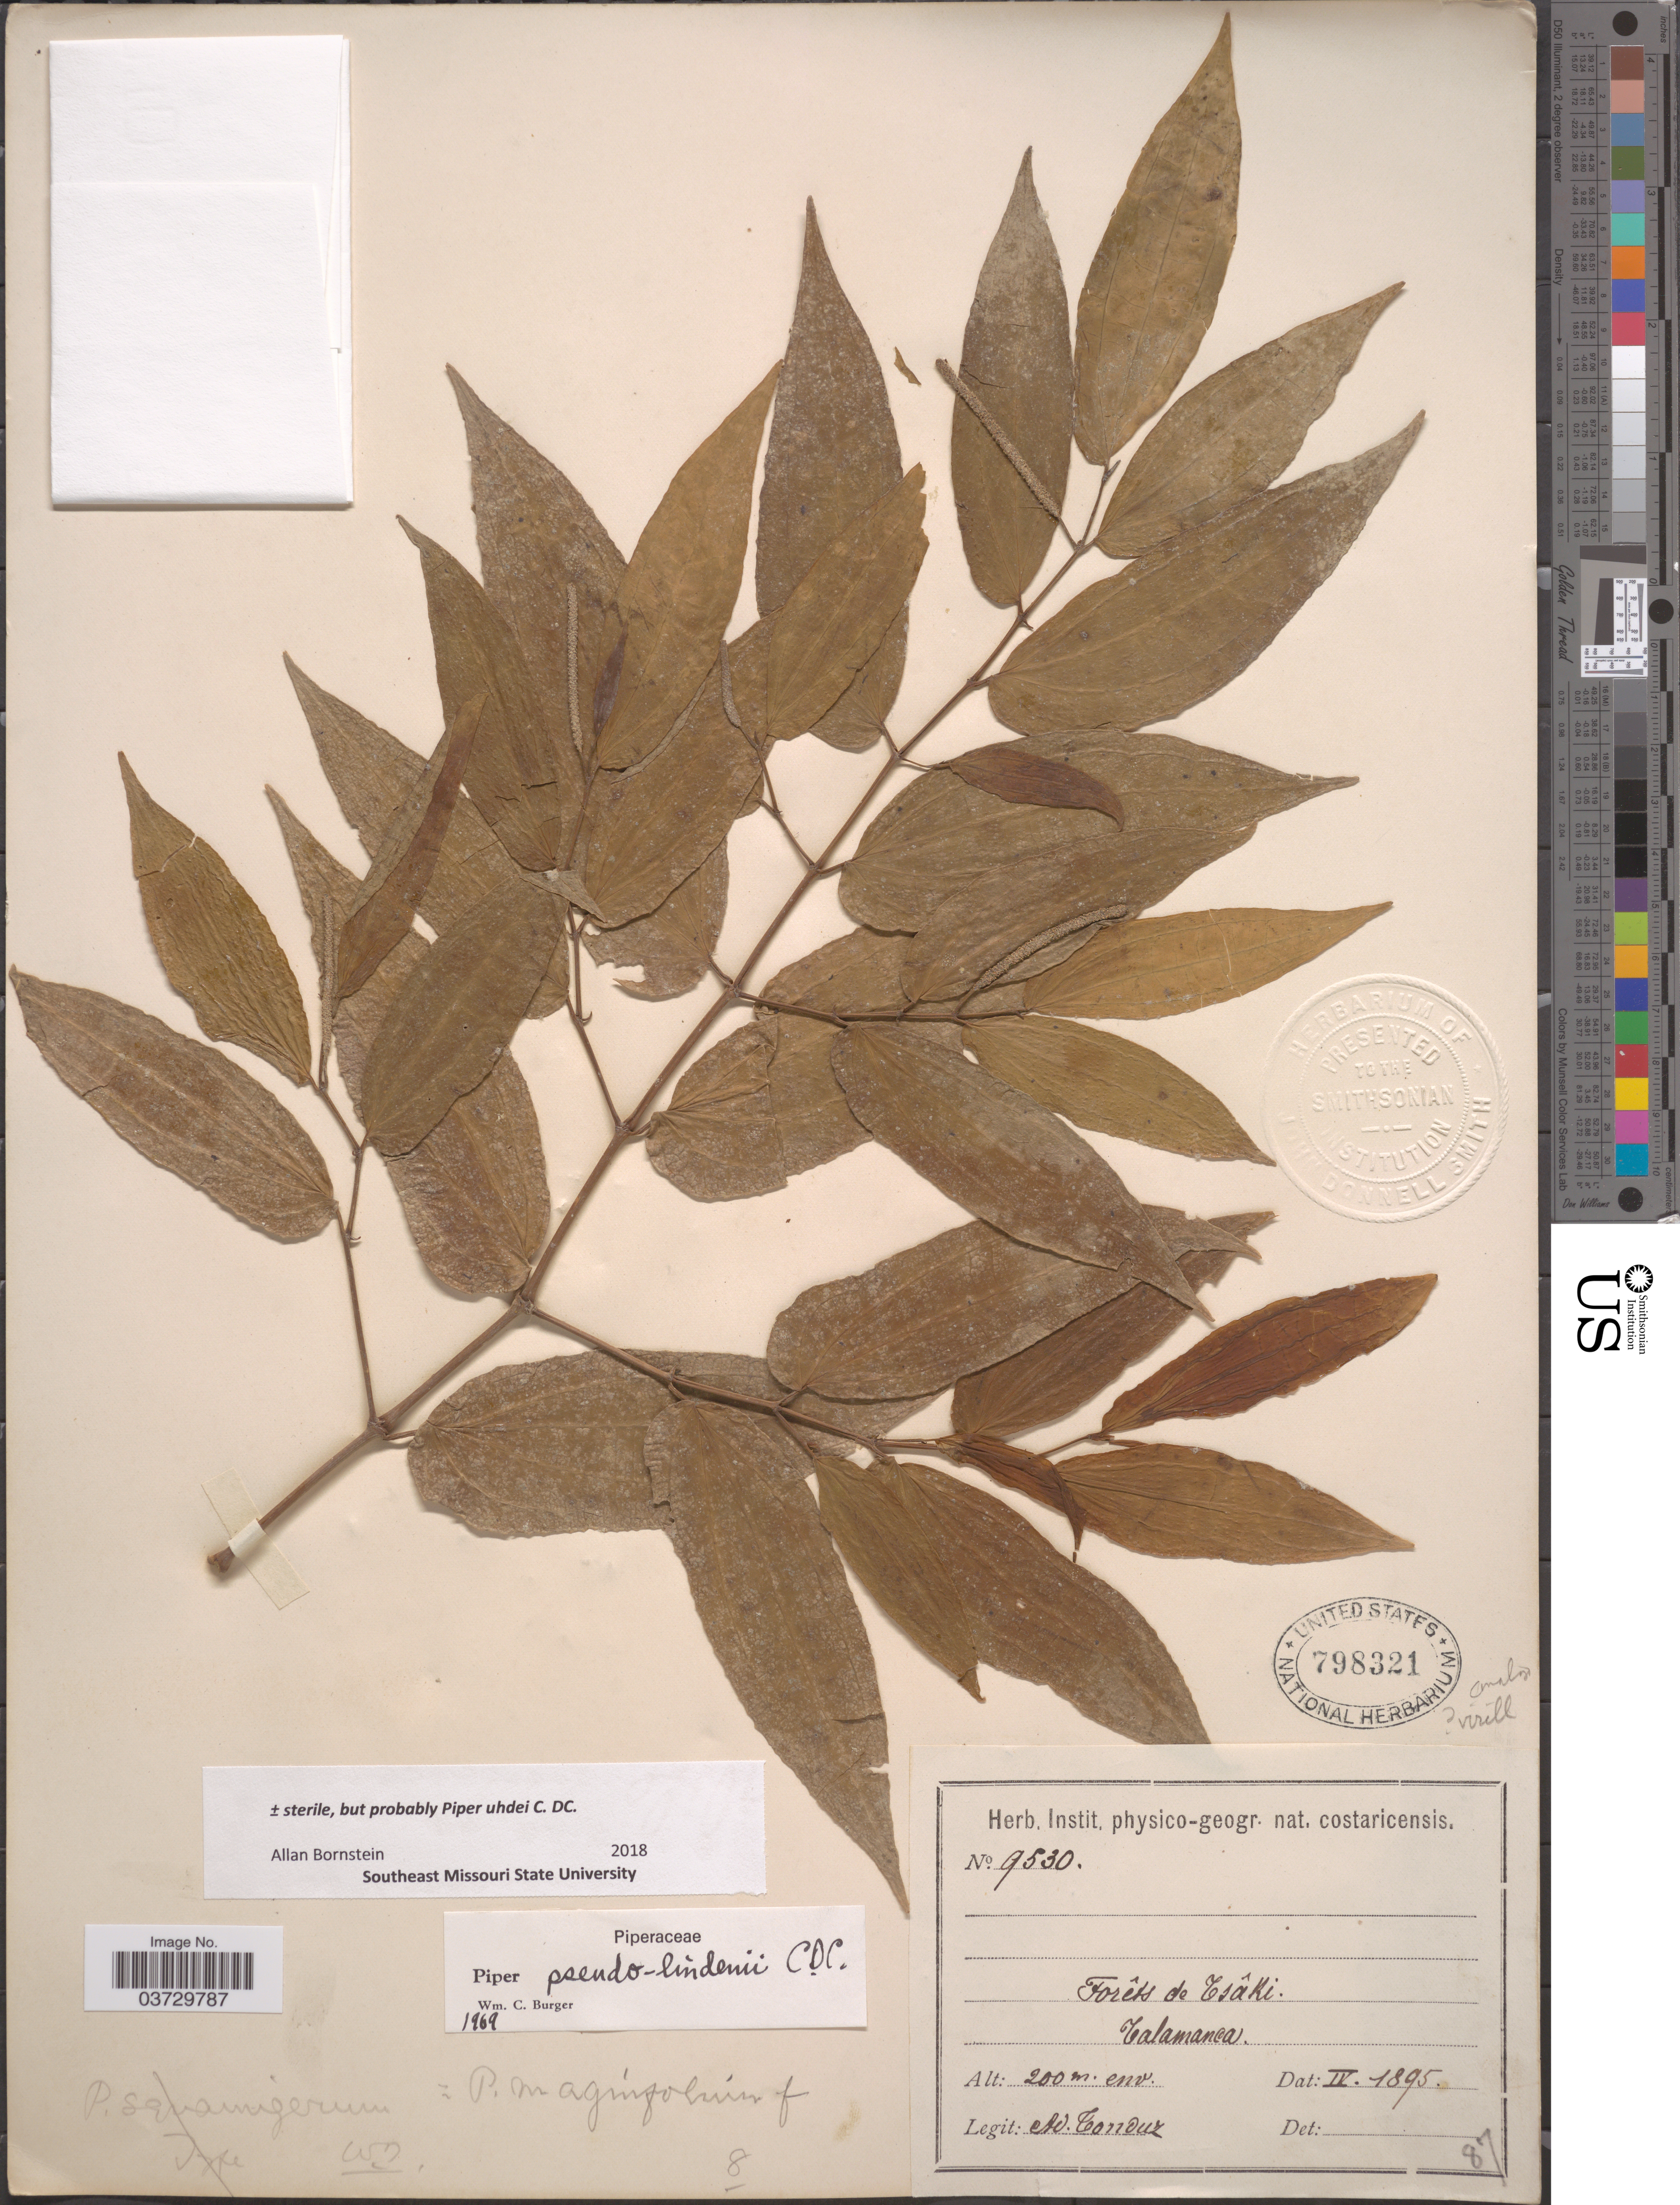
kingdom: Plantae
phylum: Tracheophyta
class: Magnoliopsida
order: Piperales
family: Piperaceae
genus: Piper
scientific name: Piper uhdei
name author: C. DC.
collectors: A. Tonduz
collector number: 9530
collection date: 1895-04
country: Costa Rica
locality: Forêts de Tsâki. Talamanca.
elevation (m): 200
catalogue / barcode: US 798321